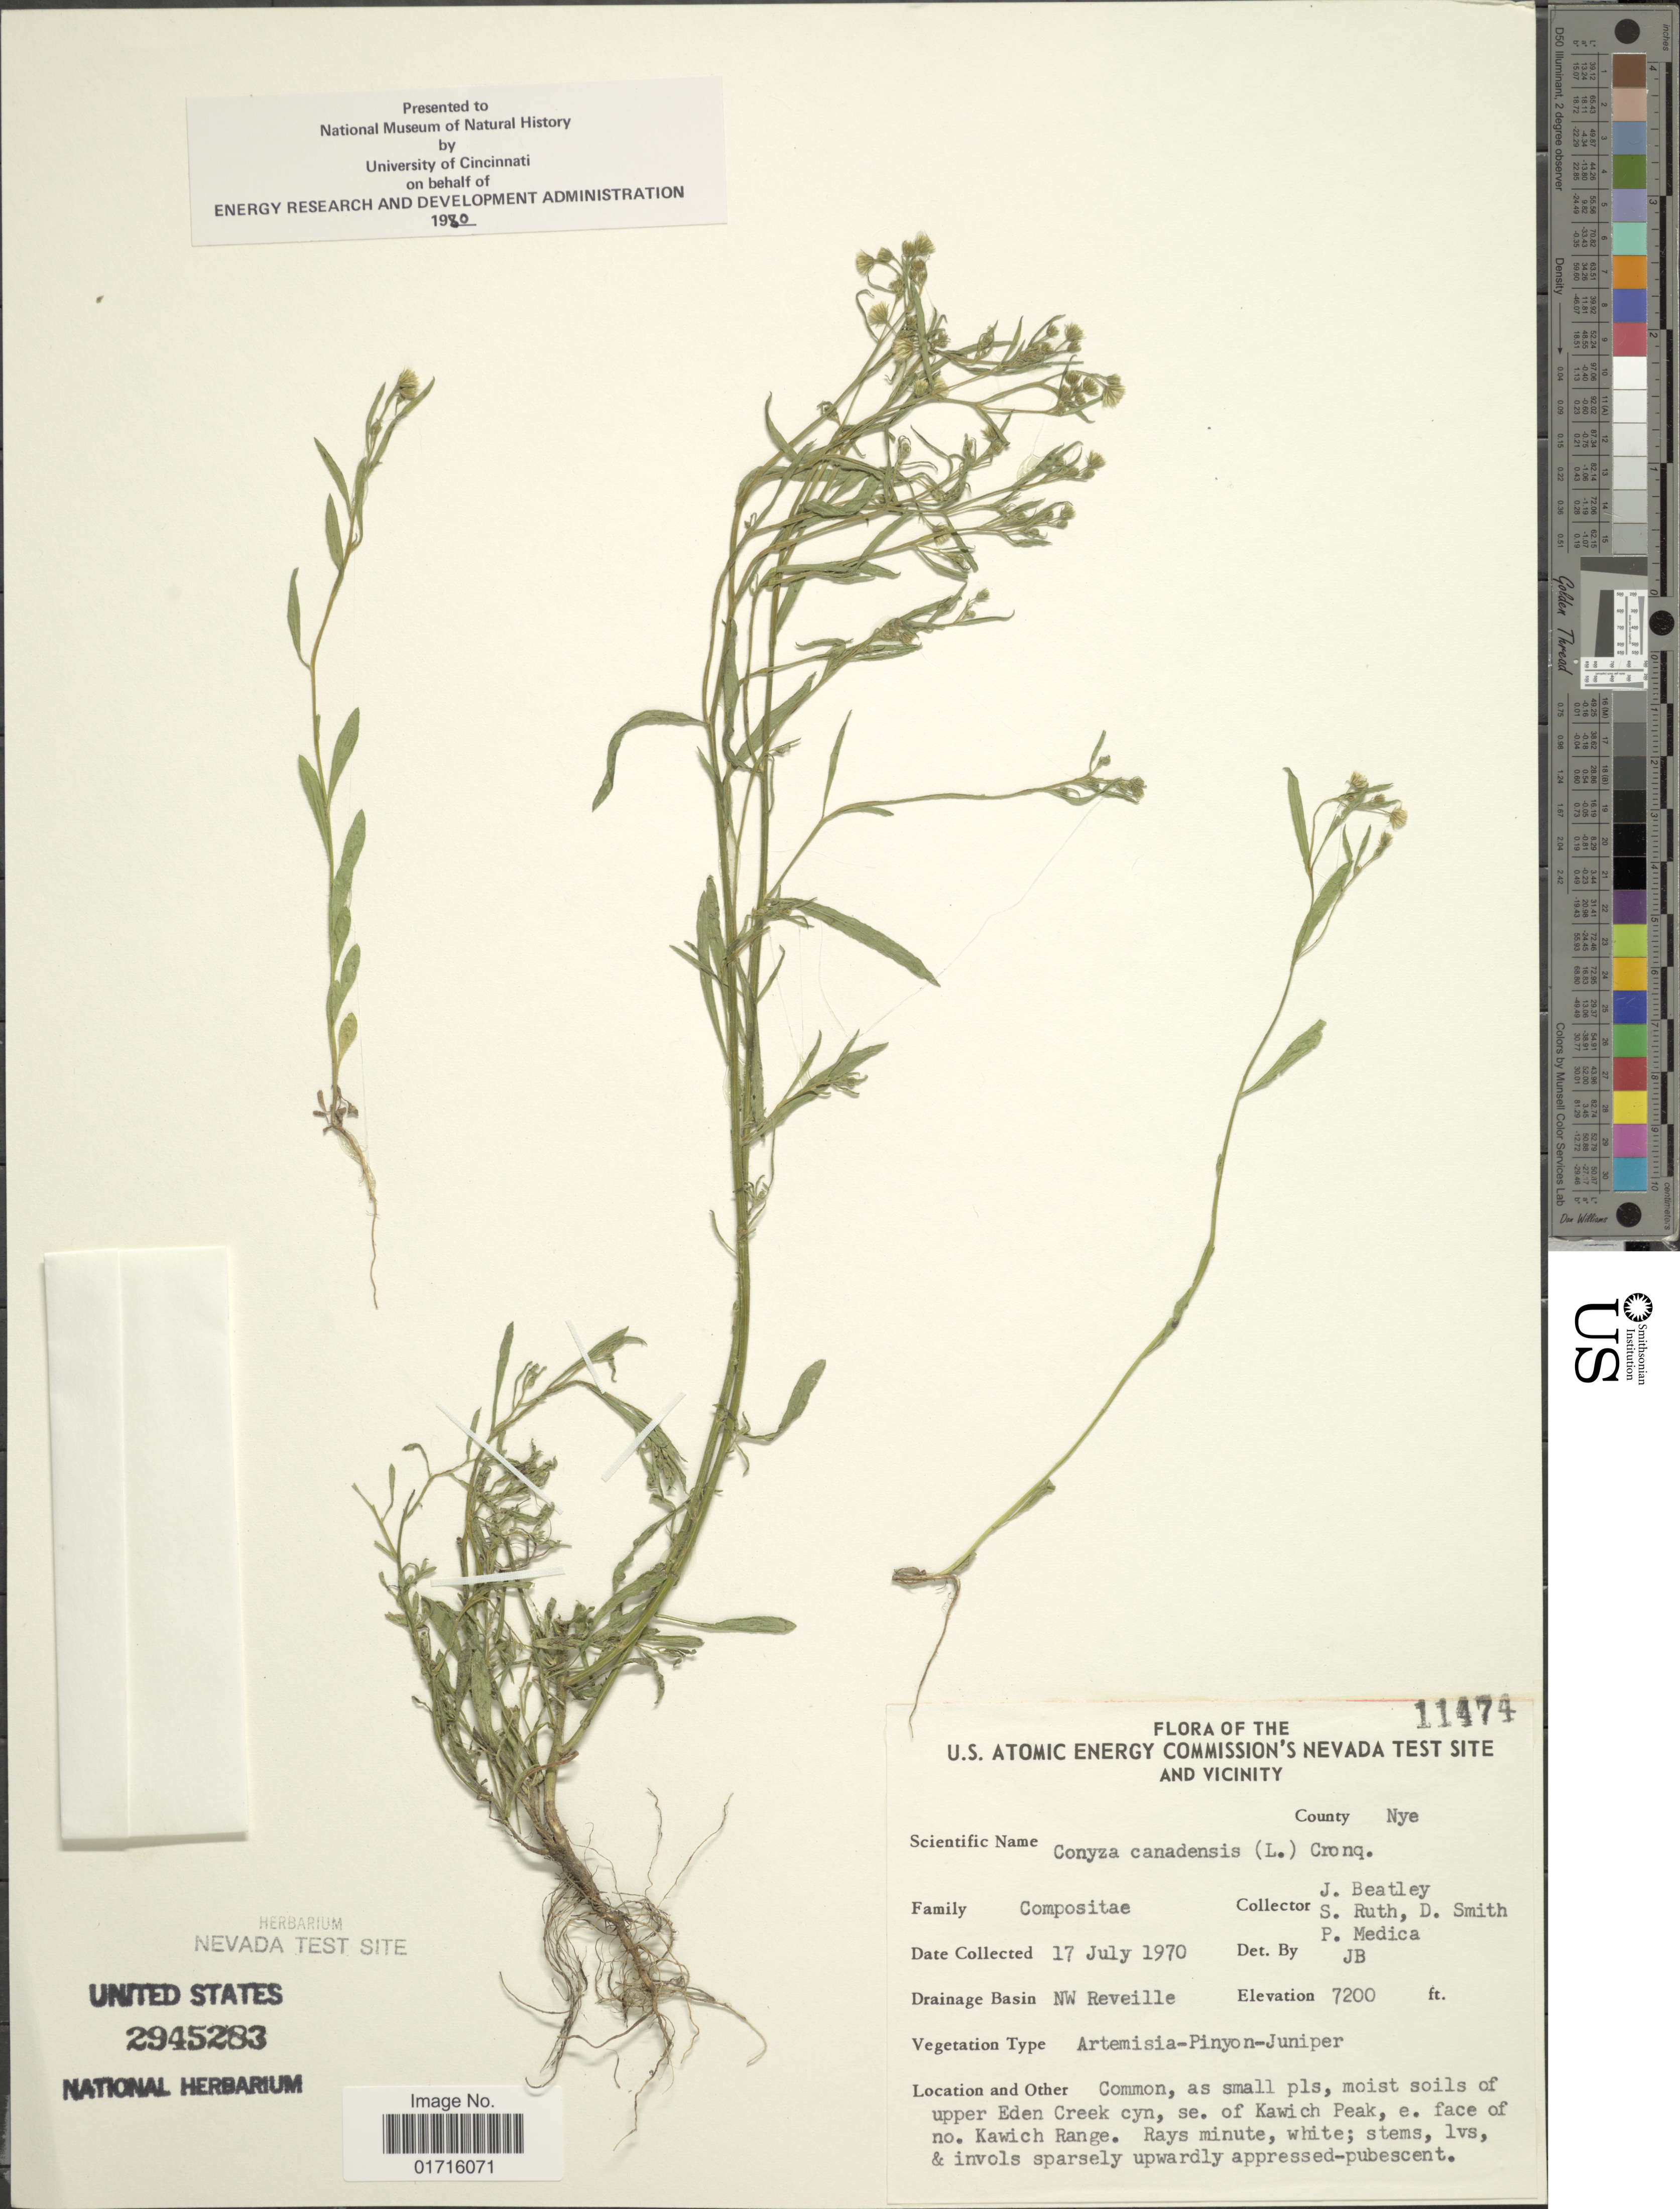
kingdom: Plantae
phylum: Tracheophyta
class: Magnoliopsida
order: Asterales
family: Asteraceae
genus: Conyza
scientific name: Conyza canadensis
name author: (L.) Cronq.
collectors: J. C. Beatley, S. Ruth, D. Smith & P. Medica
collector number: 11474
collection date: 1970-07-17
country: United States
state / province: Nevada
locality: U.S. Atomic Energy Commision's Nevada Test Site and vicinity, County Nye, NW Reveille,Eden Creek cyn, se. of Kawich Peak, e. face of no. Kawich Range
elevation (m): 2195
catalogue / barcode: US 2945283